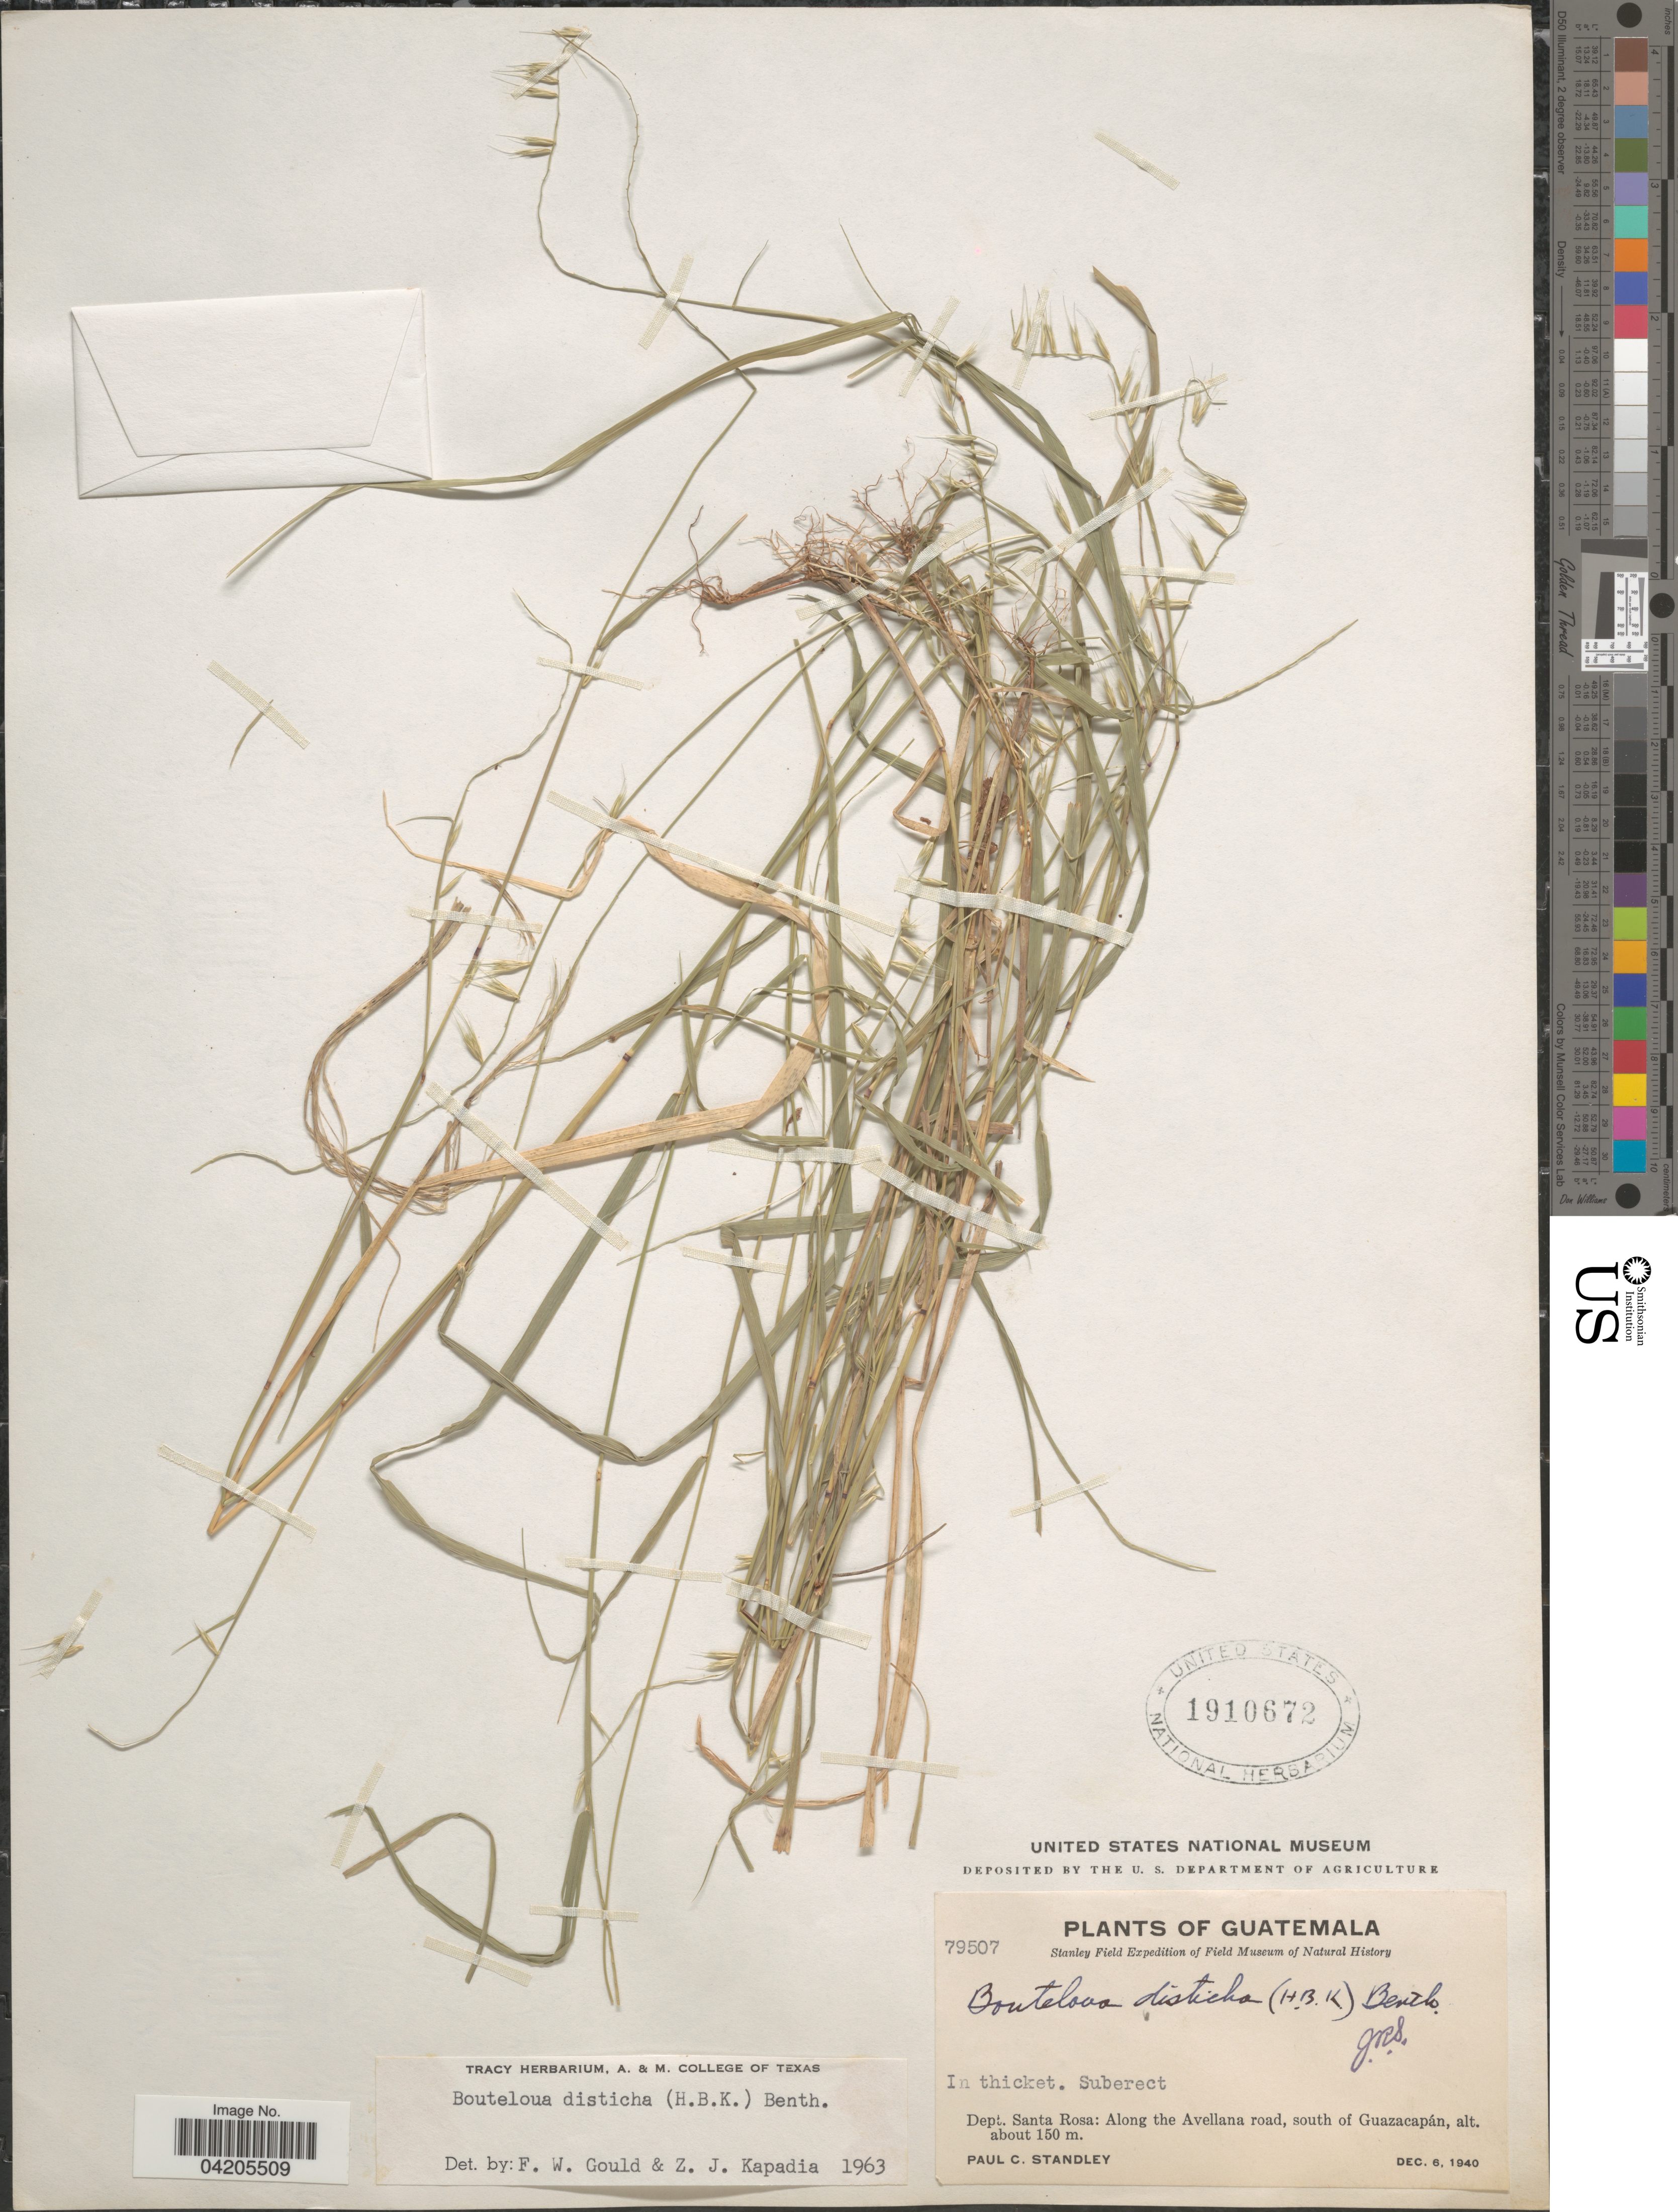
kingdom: Plantae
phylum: Tracheophyta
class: Liliopsida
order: Poales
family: Poaceae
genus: Bouteloua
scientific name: Bouteloua disticha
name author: (Kunth) Benth.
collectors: P. C. Standley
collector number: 79507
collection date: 1940-12-06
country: Guatemala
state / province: Santa Rosa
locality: Stanley Field Expedition. Dept. Santa Rosa: Along the Avellana road, south of Guazacapán.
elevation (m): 150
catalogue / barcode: US 1910672